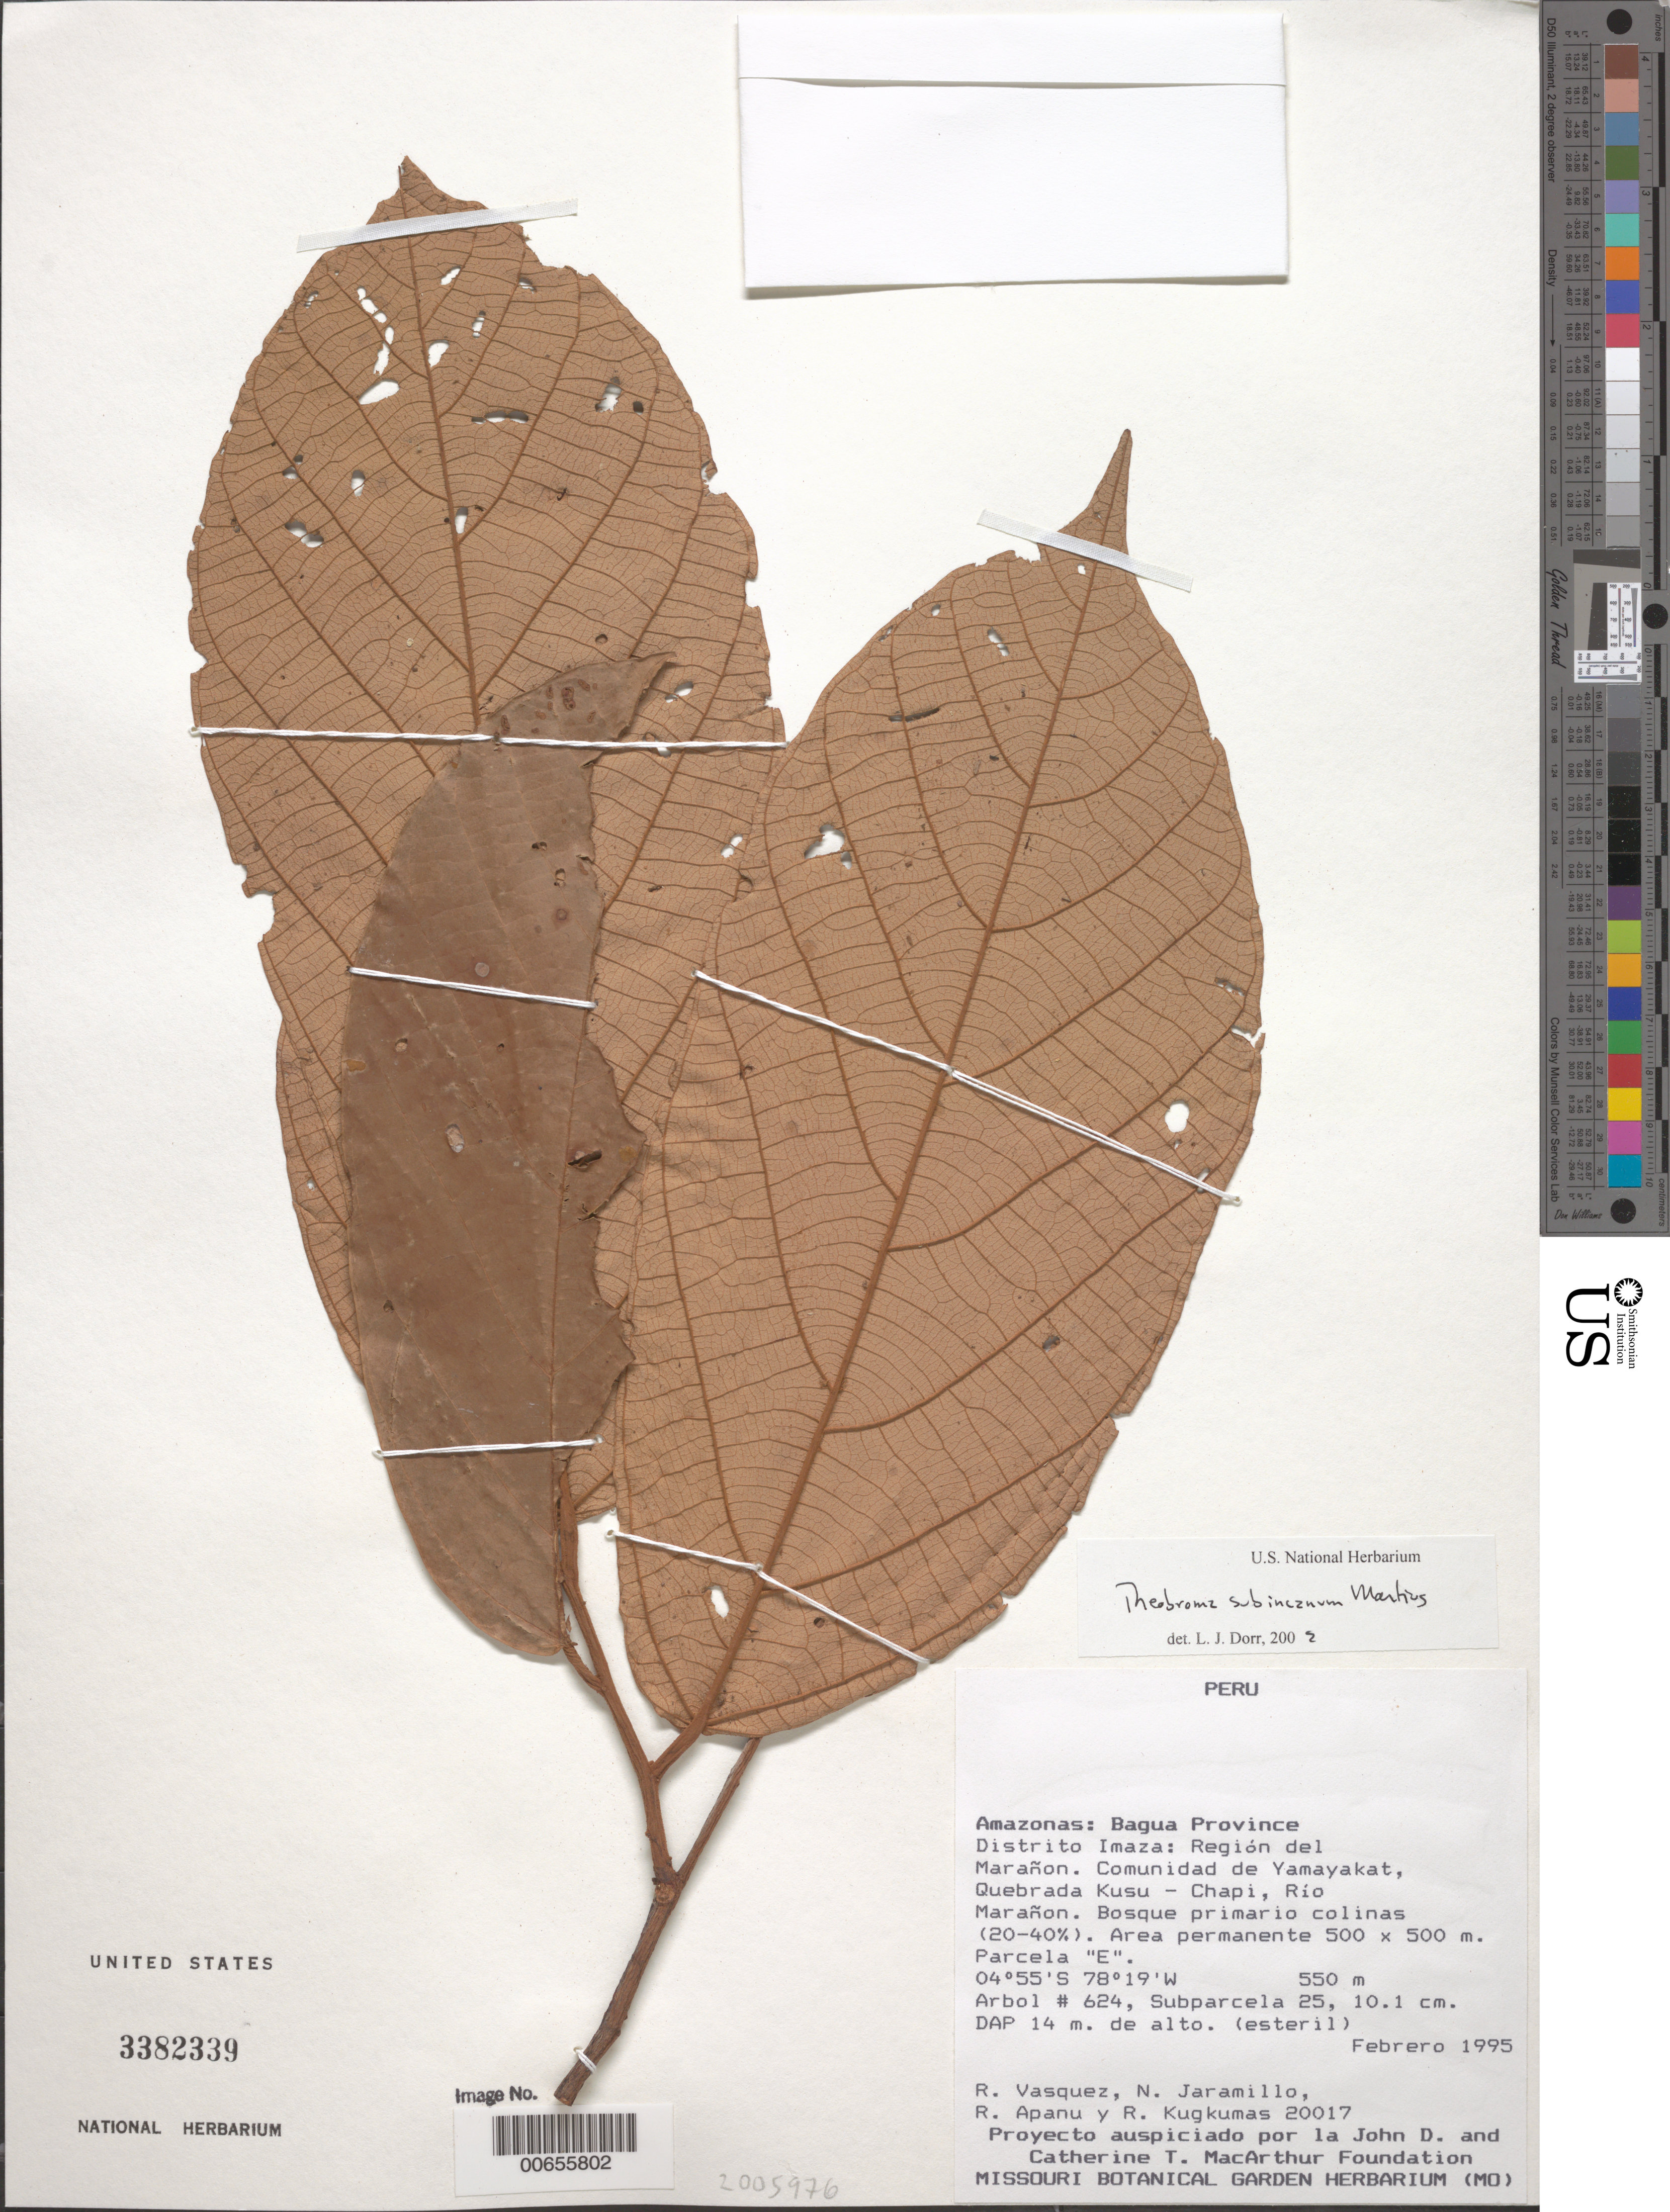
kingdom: Plantae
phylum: Tracheophyta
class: Magnoliopsida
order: Malvales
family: Malvaceae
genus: Theobroma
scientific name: Theobroma subincanum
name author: Mart.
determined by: Dorr, L. J., (BOT), Smithsonian Institution - National Museum of Natural History (UNITED STATES)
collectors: R. Vasquez, N. Jaramillo, R. Apanu N. & R. Kugkumas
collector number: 20017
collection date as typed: Feb 1995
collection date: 1995-02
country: Peru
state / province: Amazonas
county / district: Bagua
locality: Distrito Imaza: región del Marañon, comunidad de Yamayakat, Quebrada Kusu-Chapi, Río Marañon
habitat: Bosque primario colinas (20-40%). Area permanente 500 x 500 m. Parcela E.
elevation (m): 550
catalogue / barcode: US 3382339